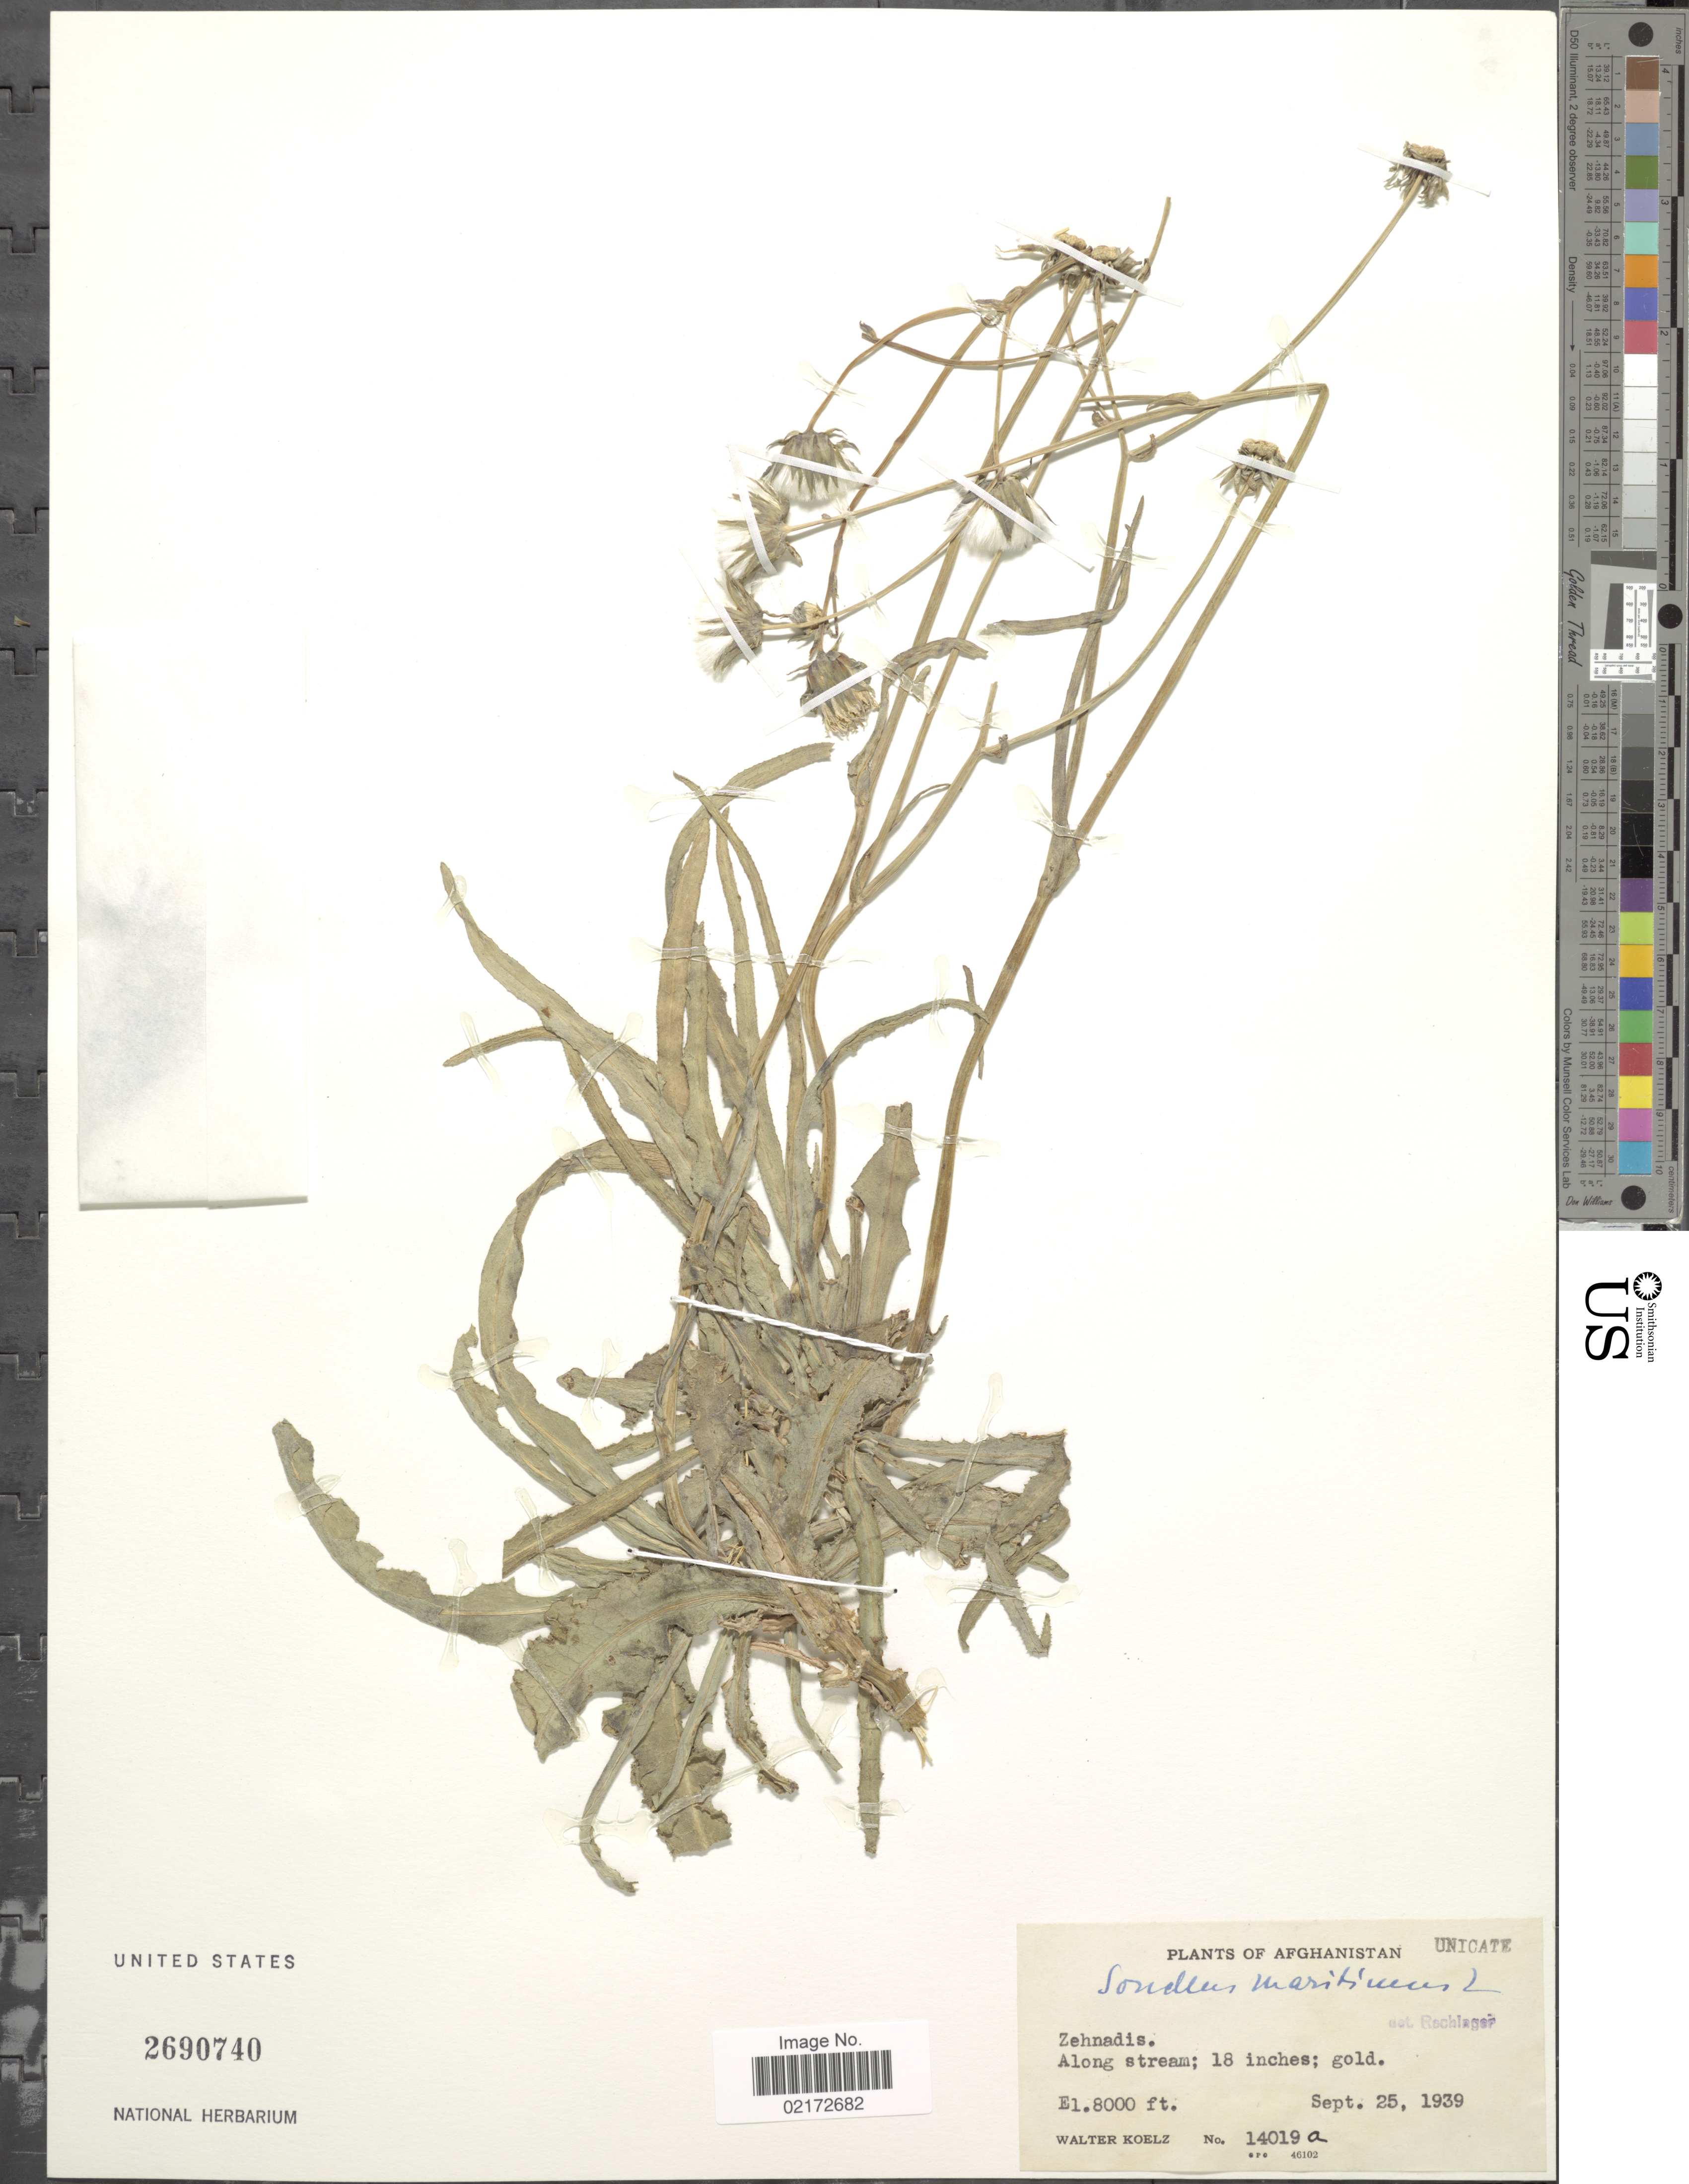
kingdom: Plantae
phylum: Tracheophyta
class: Magnoliopsida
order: Asterales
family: Asteraceae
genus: Sonchus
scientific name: Sonchus maritimus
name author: L.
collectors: W. N. Koelz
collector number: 14019a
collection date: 1939-09-25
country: Afghanistan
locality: Zehnadis. Along stream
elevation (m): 2438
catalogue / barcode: US 2690740